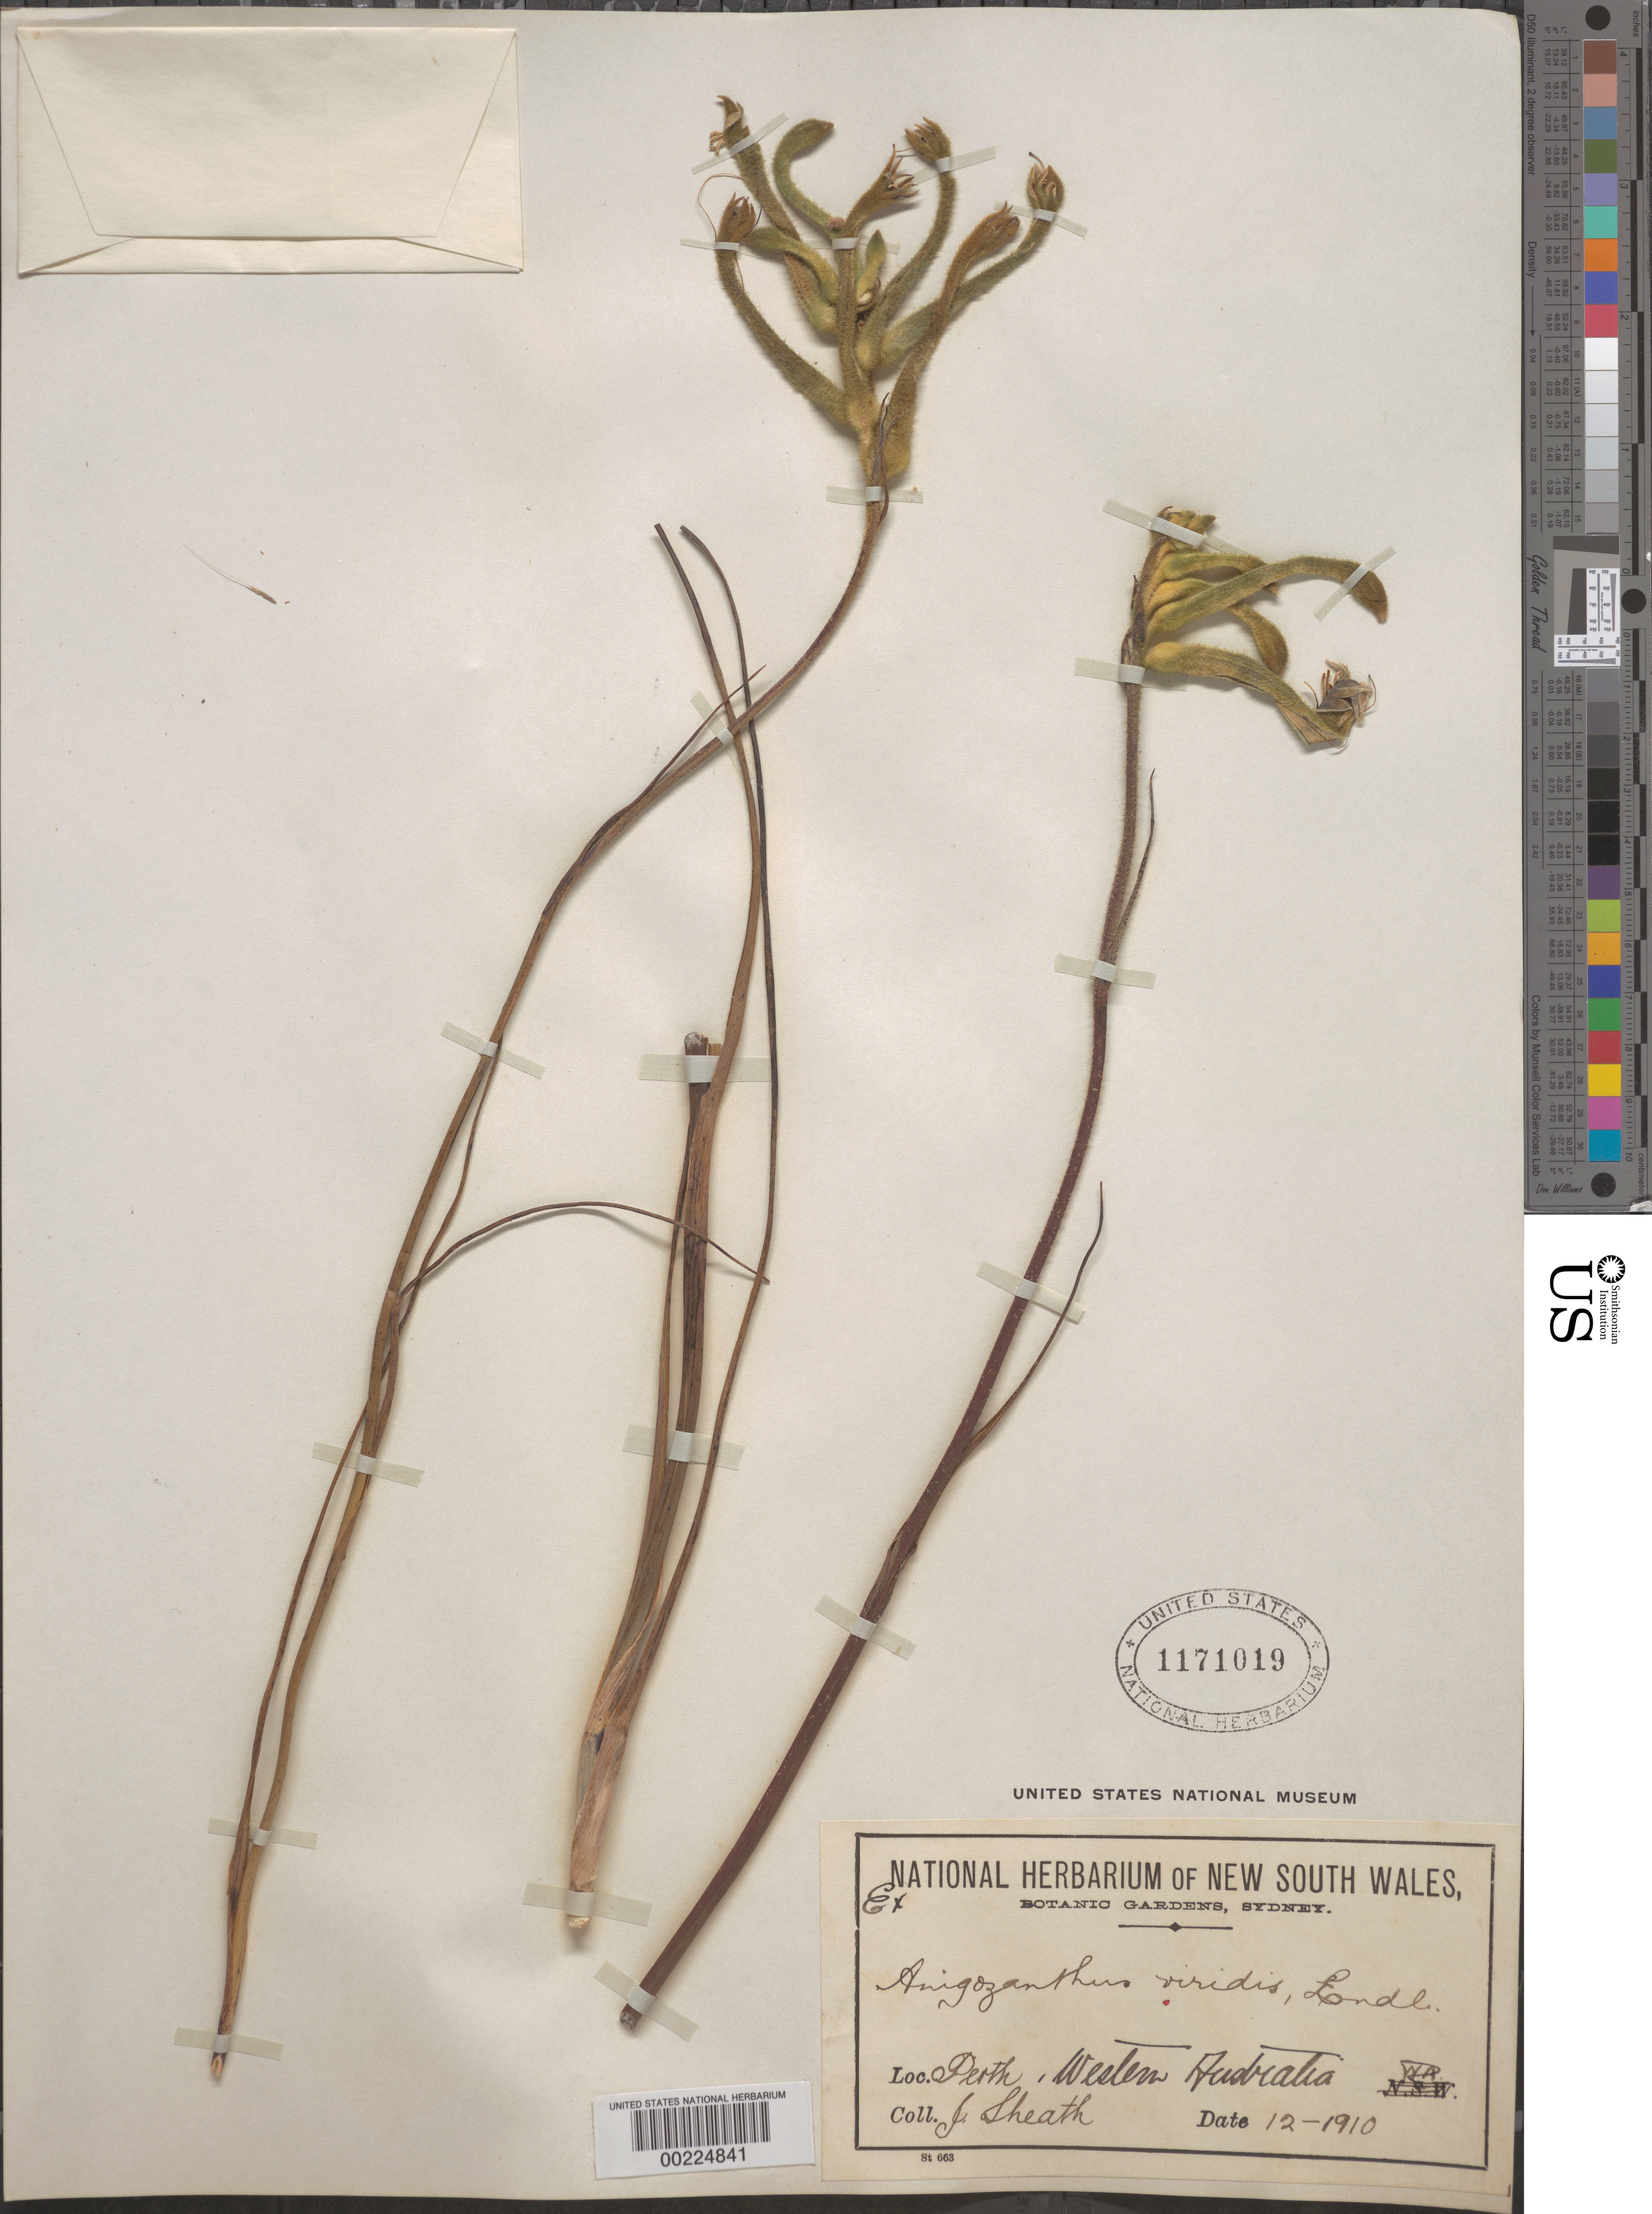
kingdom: Plantae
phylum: Tracheophyta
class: Liliopsida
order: Commelinales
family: Haemodoraceae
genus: Anigozanthos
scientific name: Anigozanthos viridis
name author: Endl.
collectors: J. Sheath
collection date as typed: Dec 1910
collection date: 1910-12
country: Australia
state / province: Western Australia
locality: Perth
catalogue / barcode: US 1171019